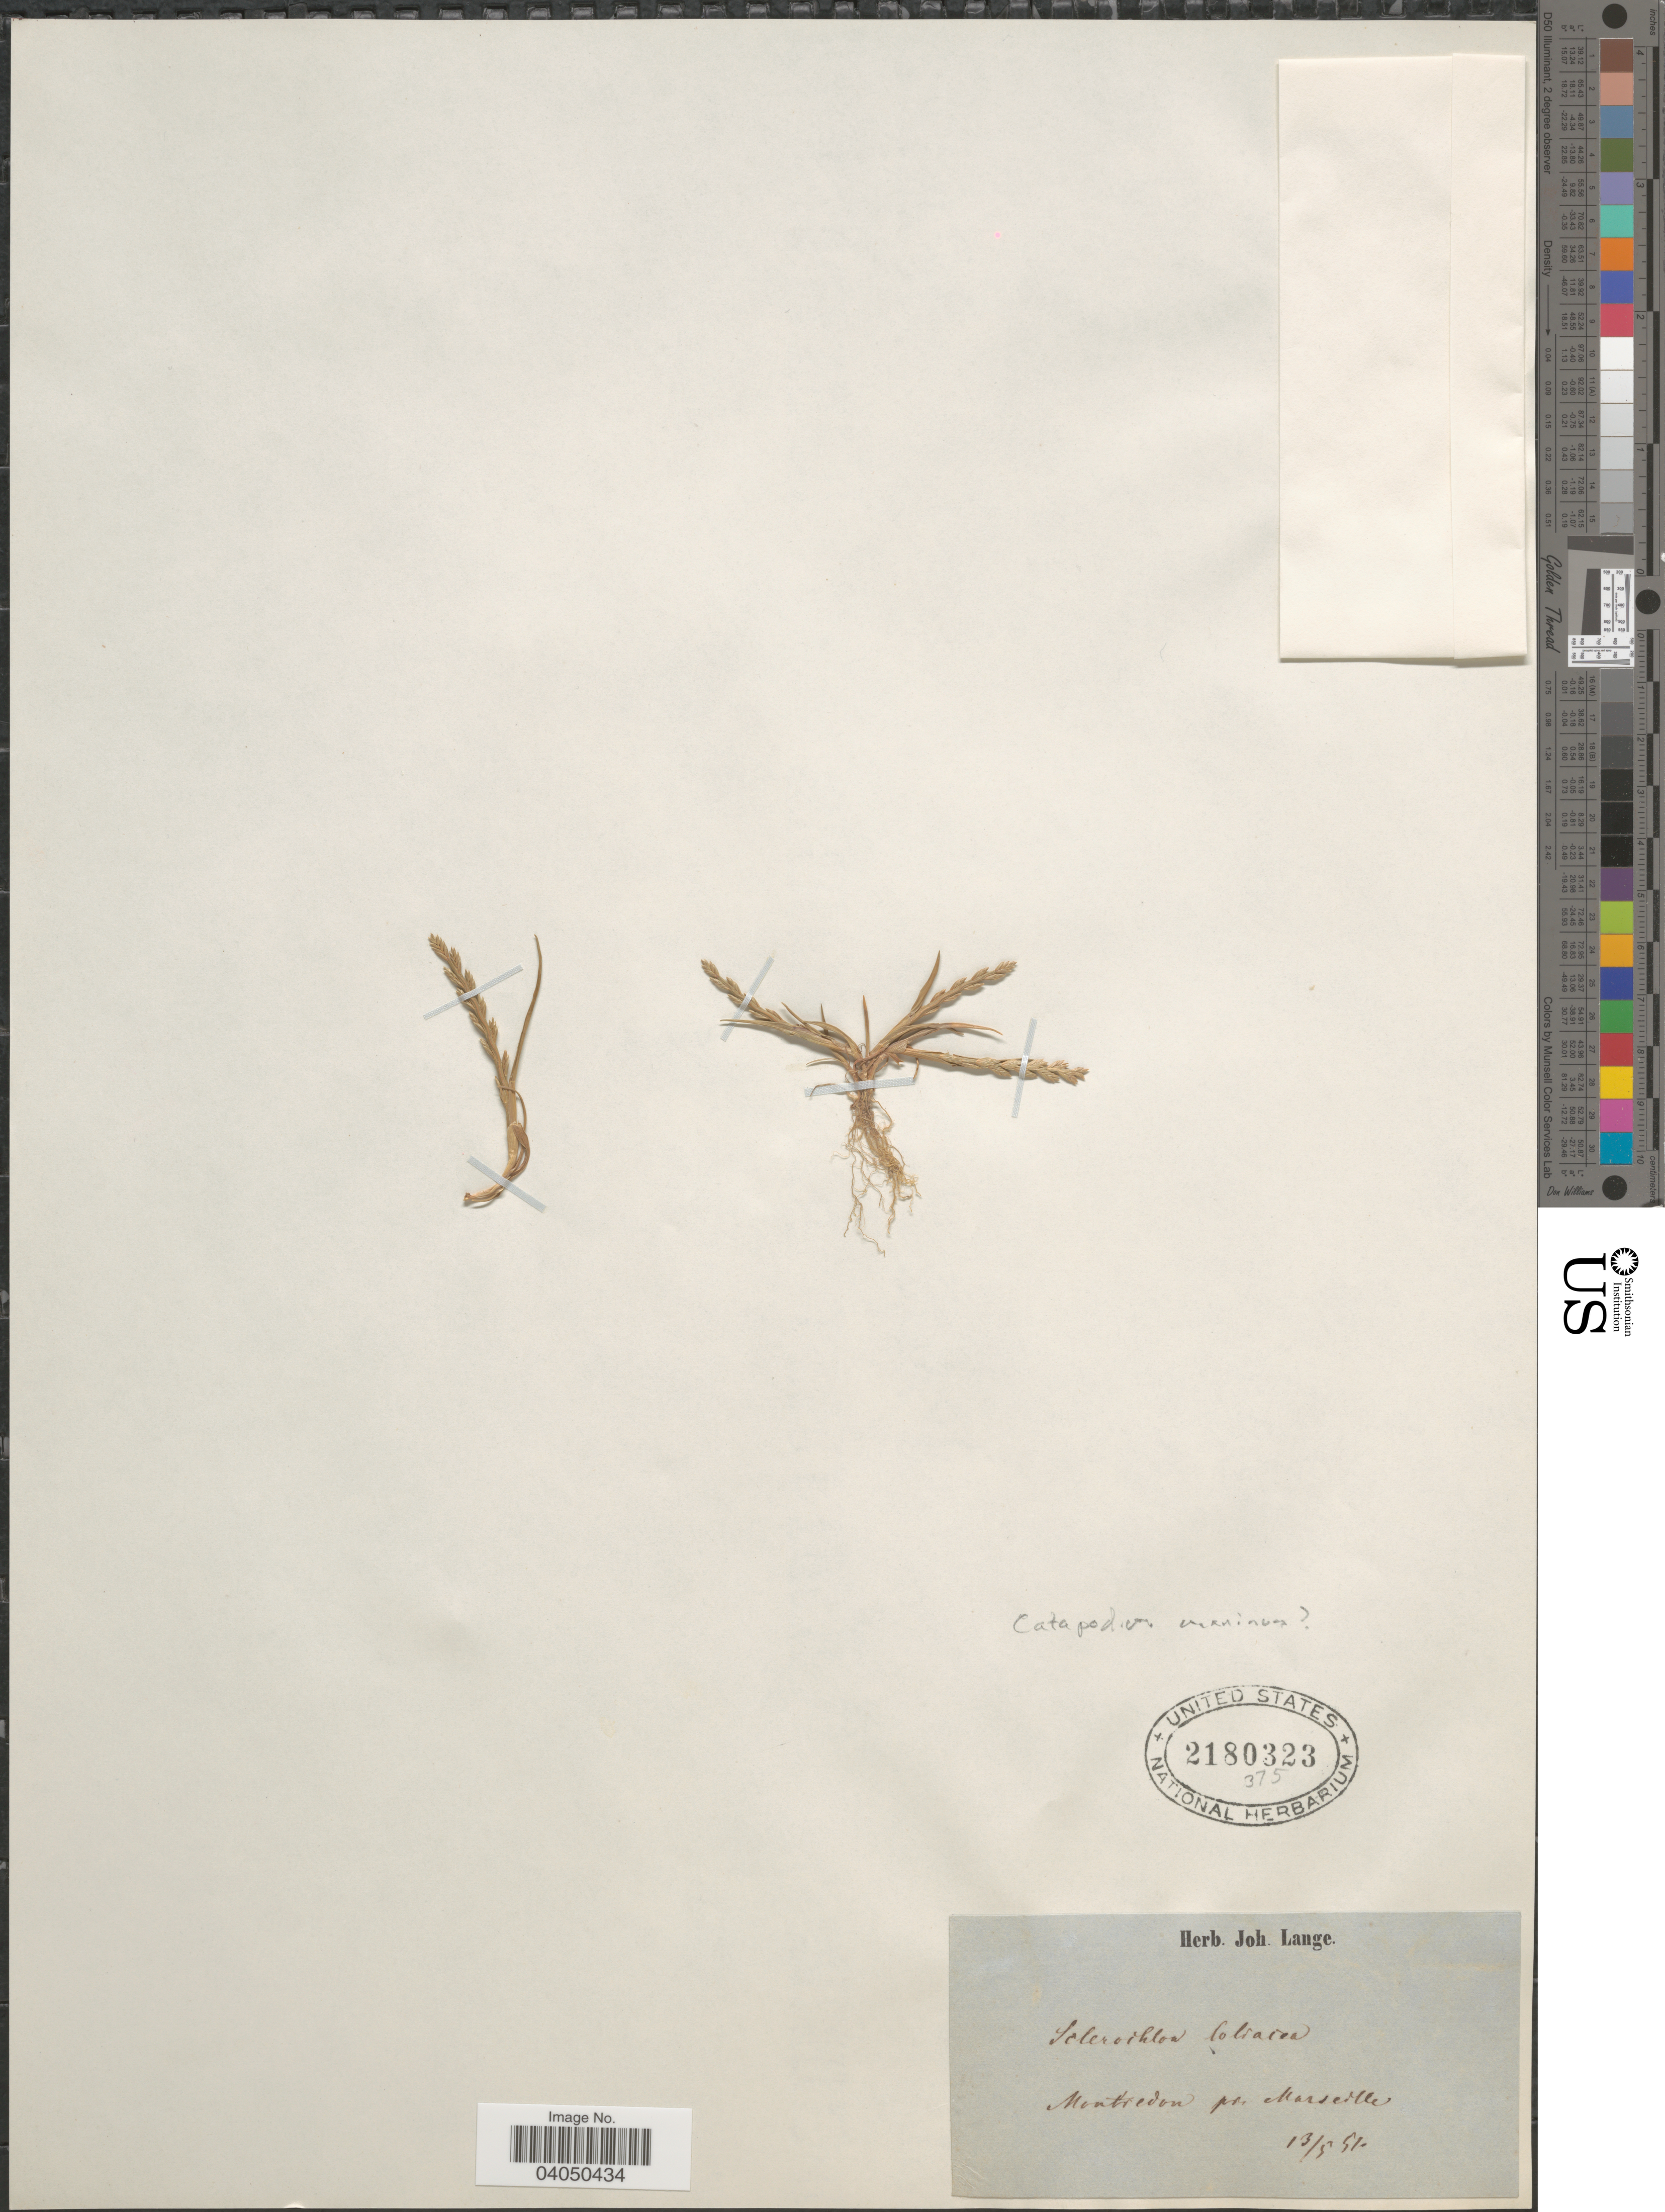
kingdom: Plantae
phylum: Tracheophyta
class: Liliopsida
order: Poales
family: Poaceae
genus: Festuca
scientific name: Festuca sp.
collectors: ex herb. Joh. Lange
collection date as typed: Transcribed d/m/y: 13/5/51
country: France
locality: Montredon pr. Marseille.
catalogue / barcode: US 2180323